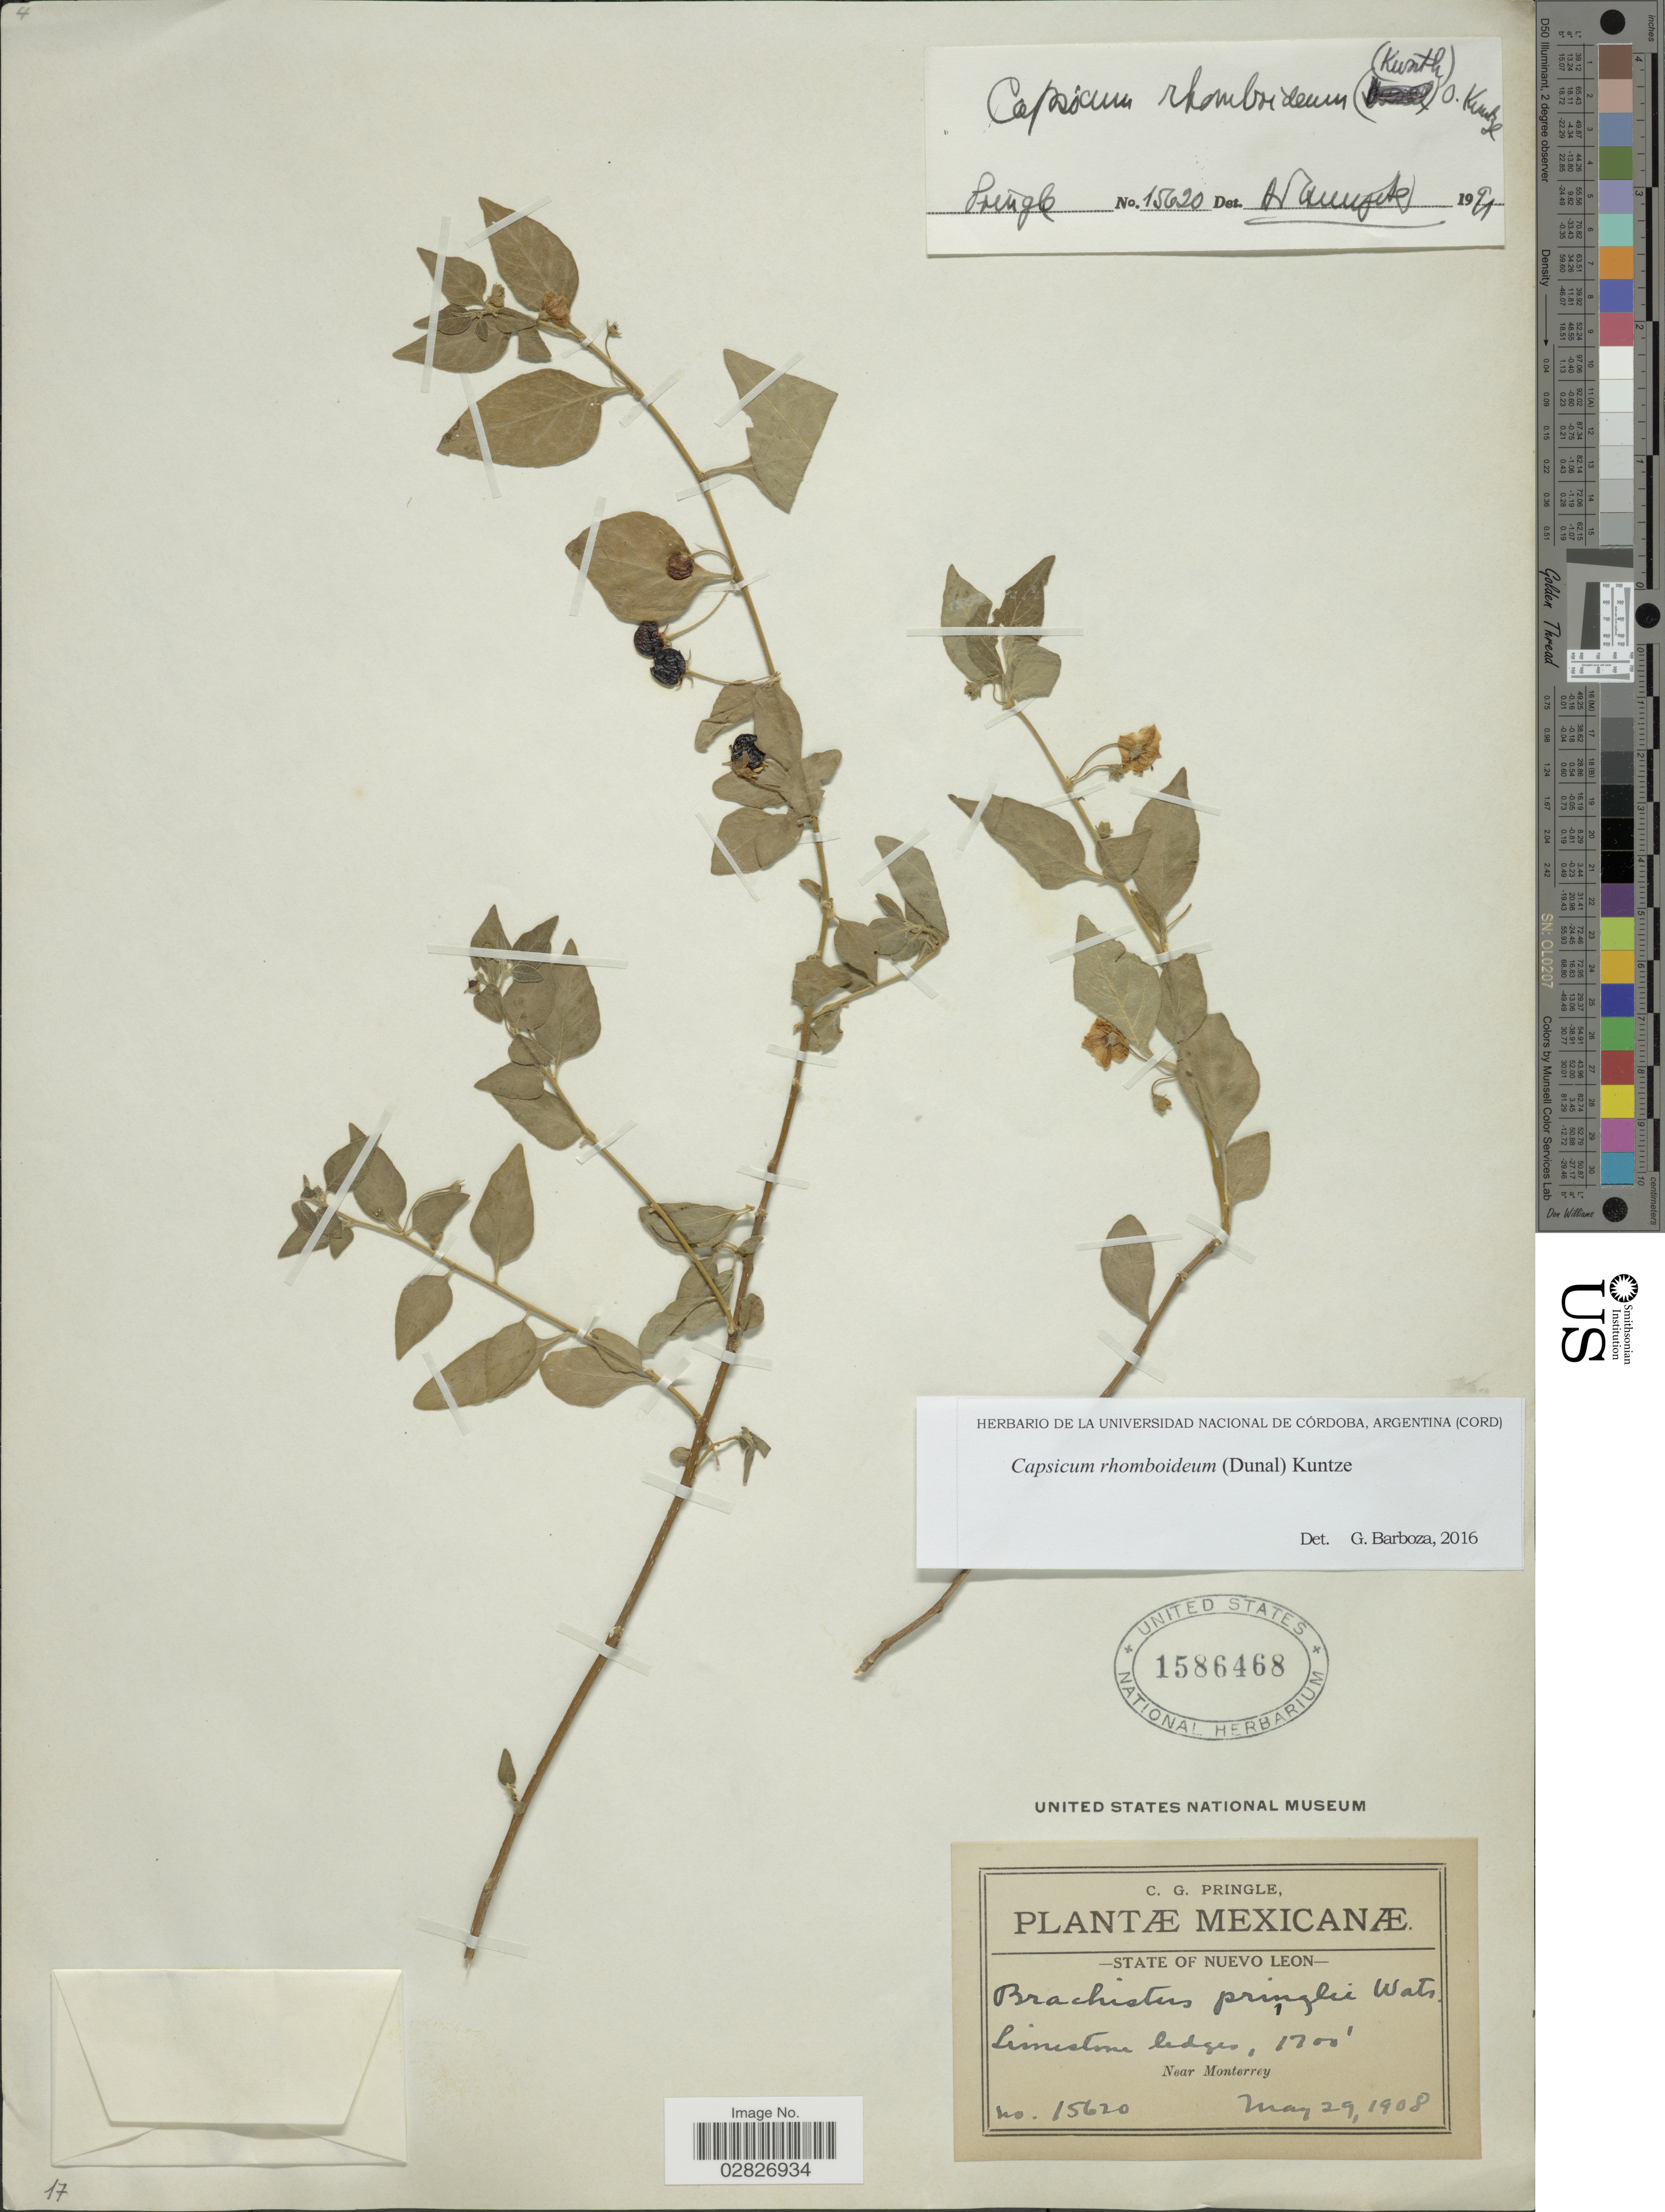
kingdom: Plantae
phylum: Tracheophyta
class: Magnoliopsida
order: Solanales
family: Solanaceae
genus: Capsicum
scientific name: Capsicum rhomboideum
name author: (Humb. & Bonpl. ex Dunal) Kuntze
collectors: C. G. Pringle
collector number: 15620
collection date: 1908-05-29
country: Mexico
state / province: Nuevo León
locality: Near Monterrey.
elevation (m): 518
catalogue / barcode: US 1586468